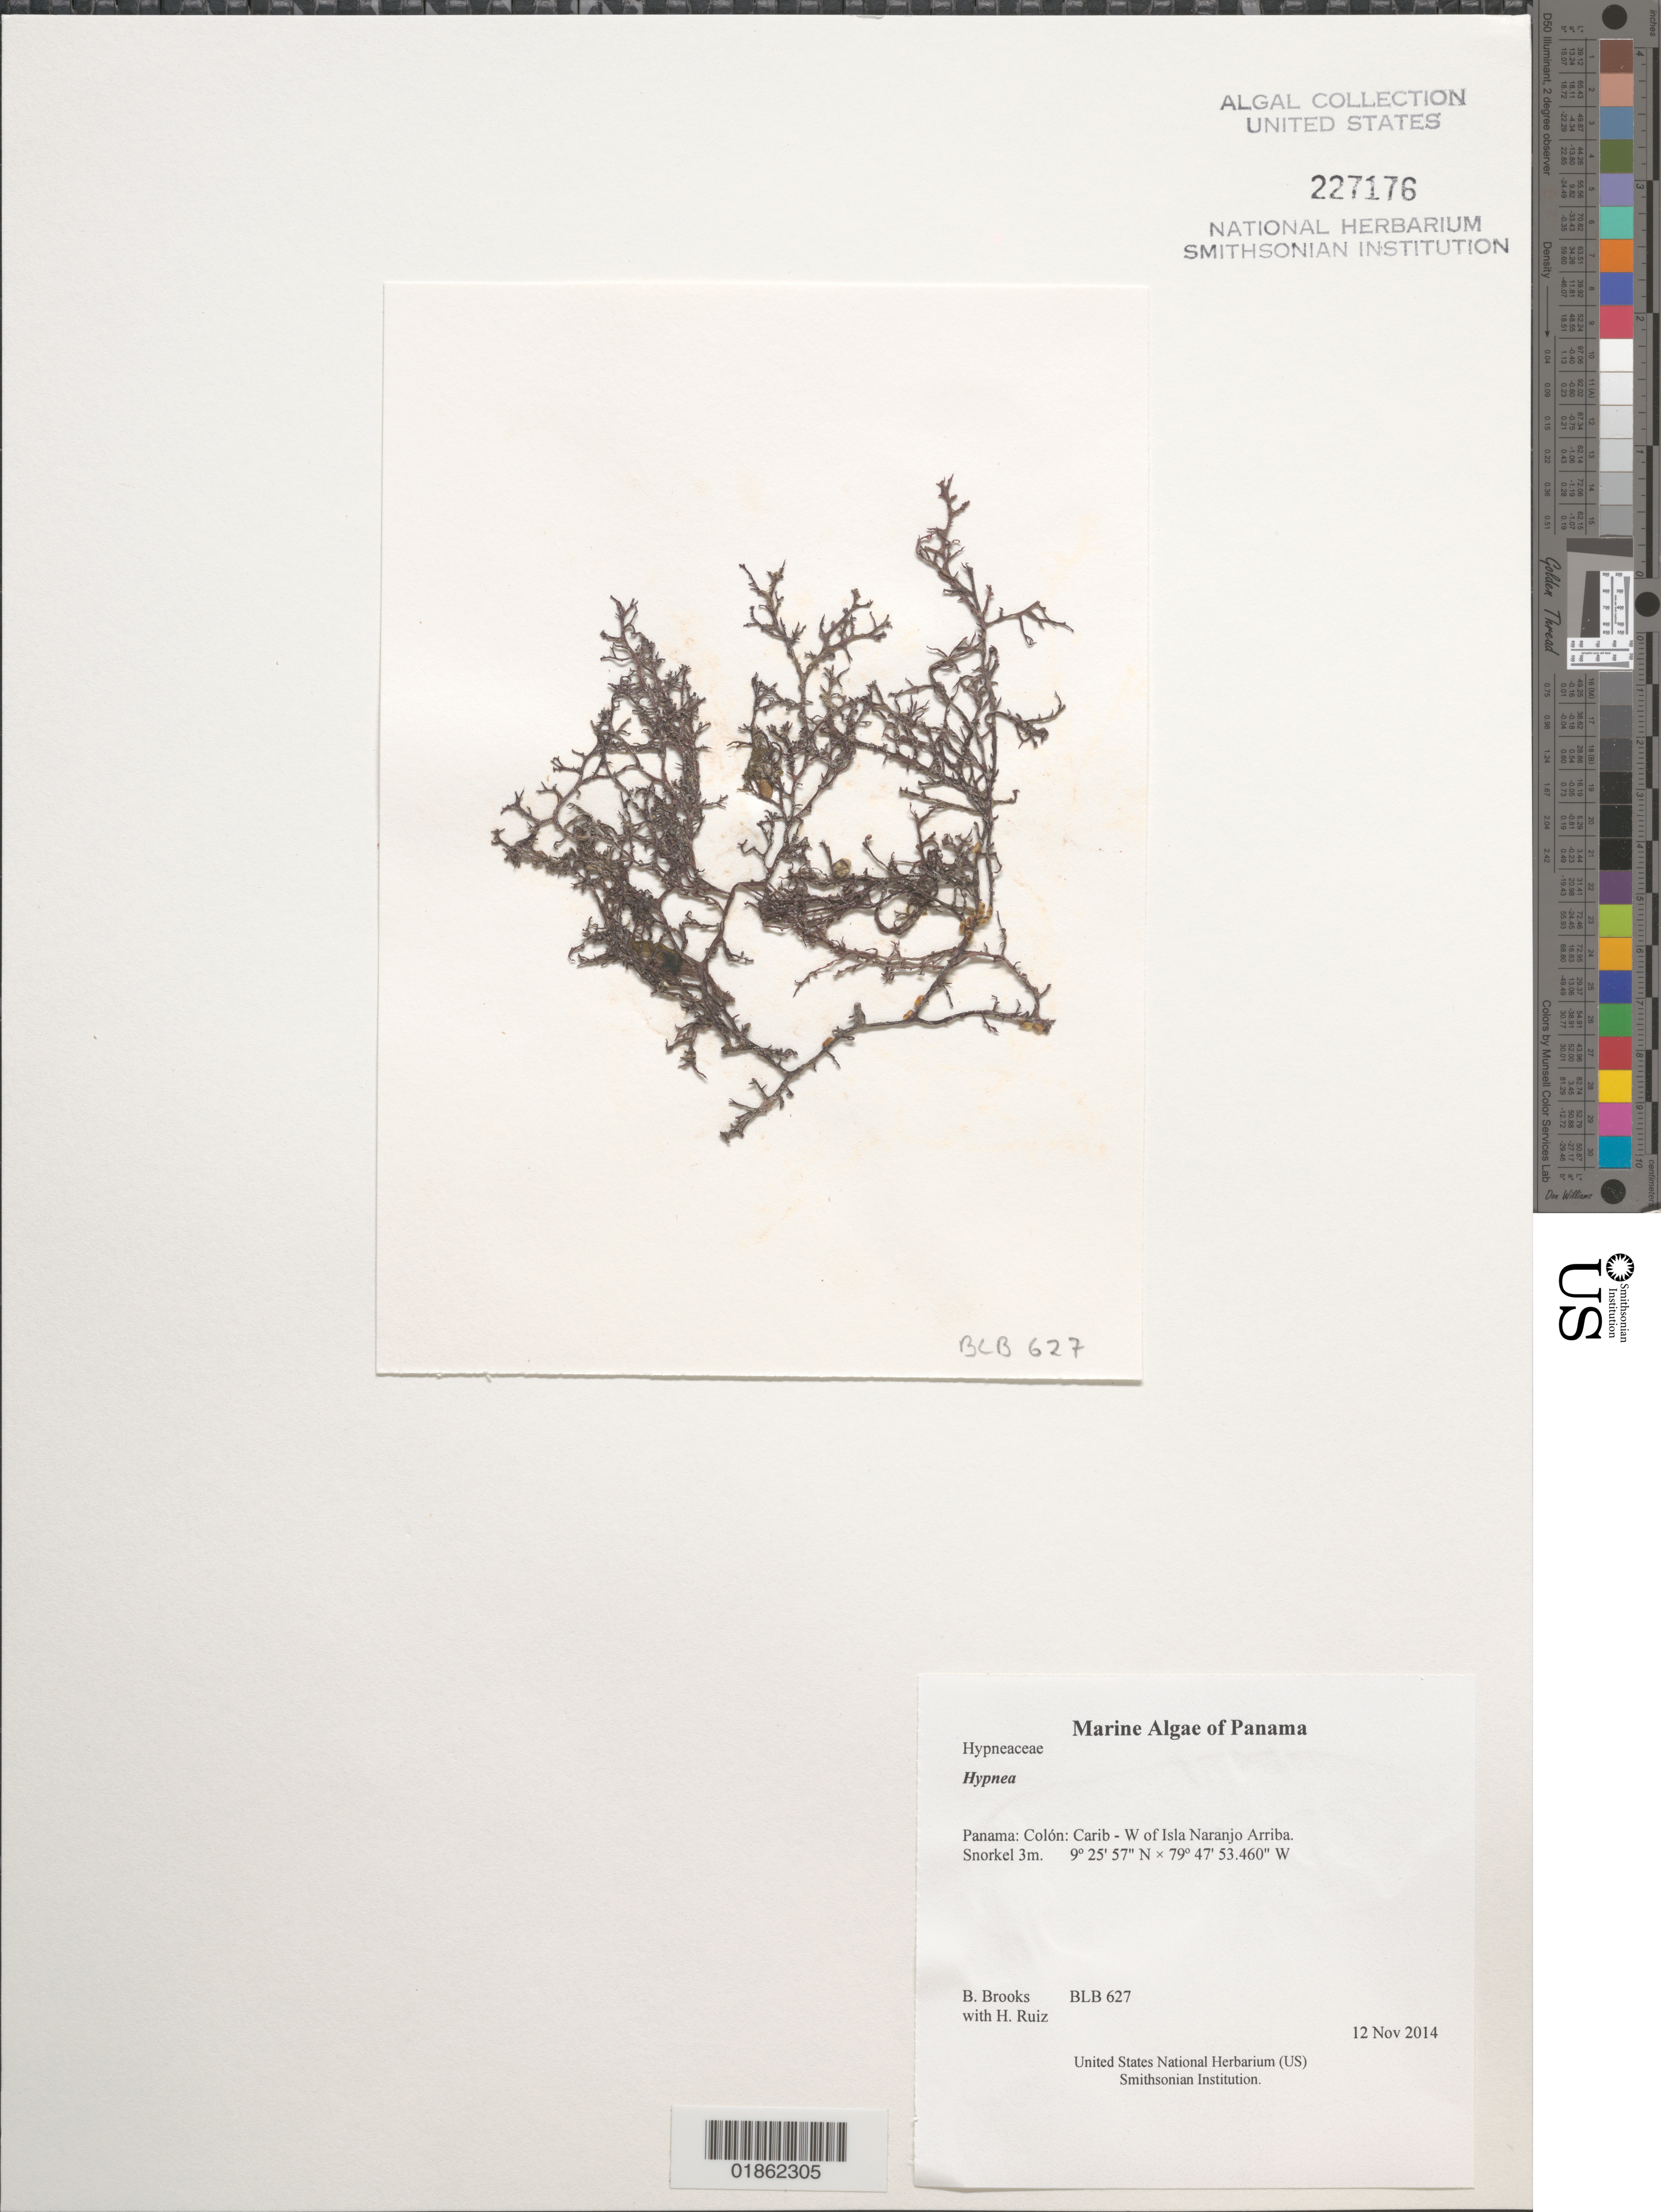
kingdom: Plantae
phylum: Rhodophyta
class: Florideophyceae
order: Gigartinales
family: Cystocloniaceae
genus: Hypnea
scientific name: Hypnea sp.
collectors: B. Brooks & H. Ruiz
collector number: BLB 627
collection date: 2014-11-12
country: Panama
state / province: Colón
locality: Carib - W of Isla Naranjo Arriba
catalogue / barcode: US 227176